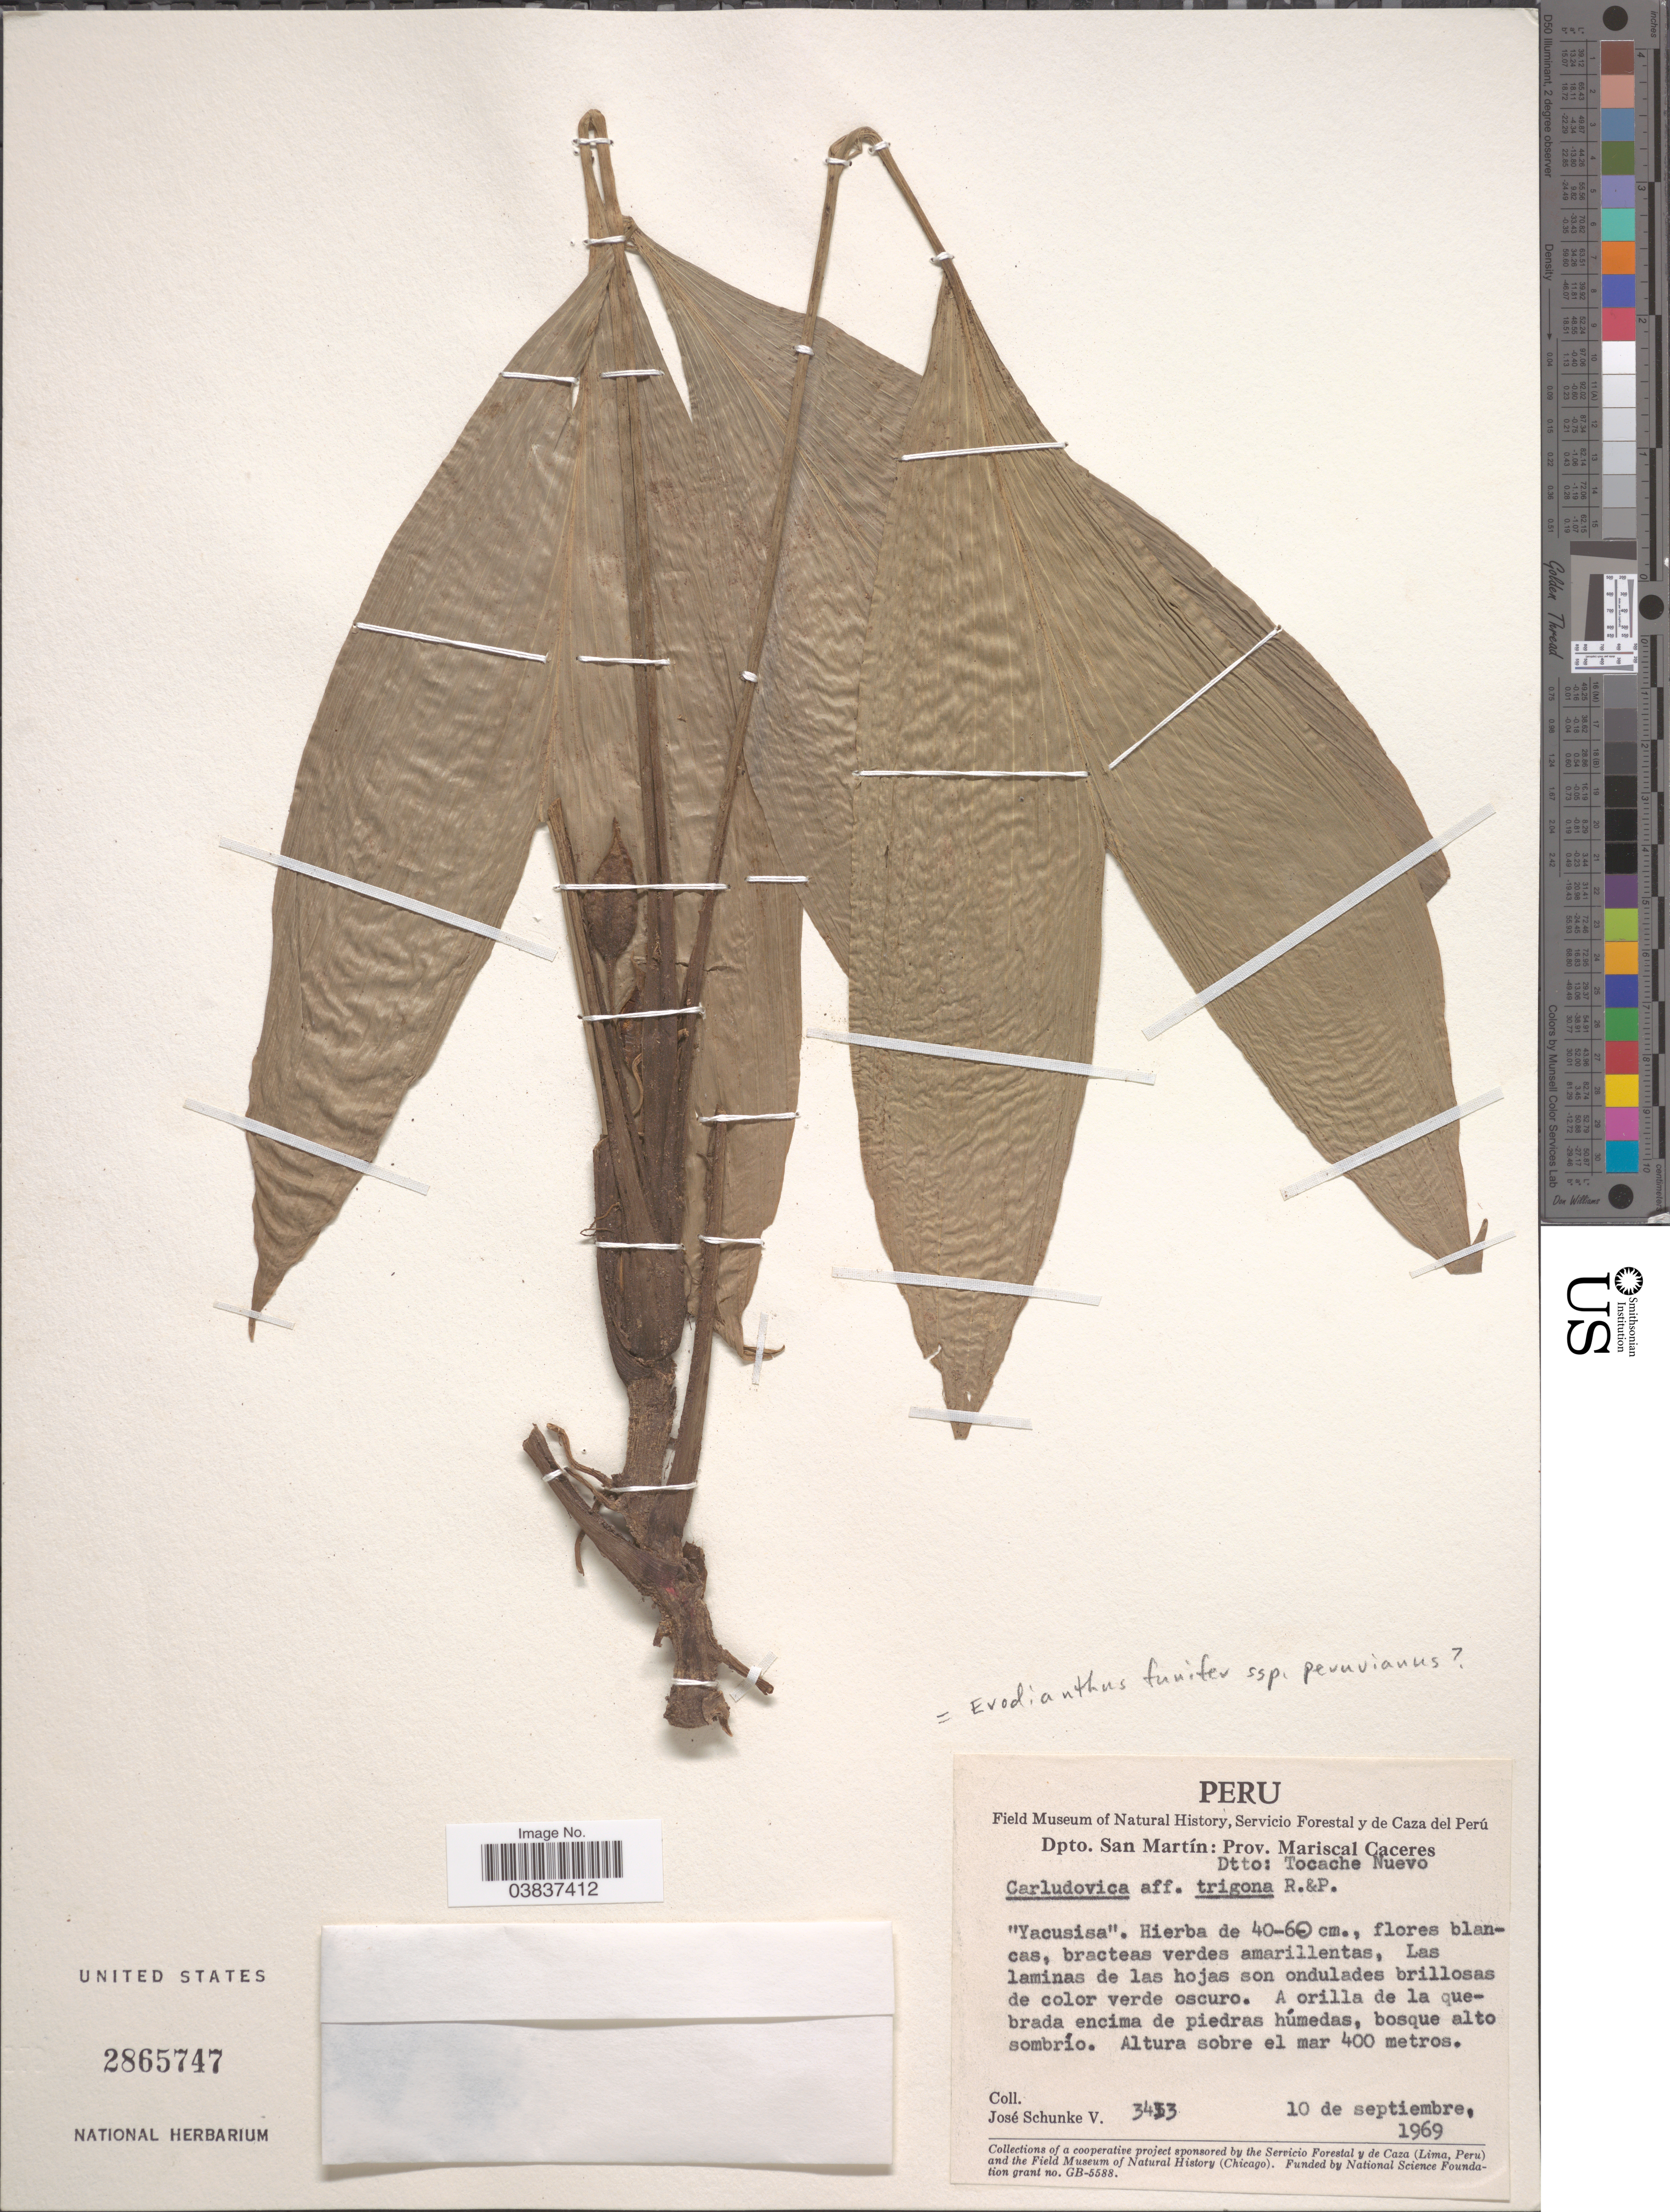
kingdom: Plantae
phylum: Tracheophyta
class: Liliopsida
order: Pandanales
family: Cyclanthaceae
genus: Evodianthus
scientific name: Evodianthus funifer subsp. peruvianus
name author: Harling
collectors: J. Schunke Vigo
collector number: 3413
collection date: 1969-09-10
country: Peru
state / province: San Martín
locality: Dpto. San Martín: Prov. Mariscal Caceres. Dtto: Tocache Nuevo. A orilla de la quebrada encima de piedras húmedas.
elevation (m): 400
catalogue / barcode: US 2865747